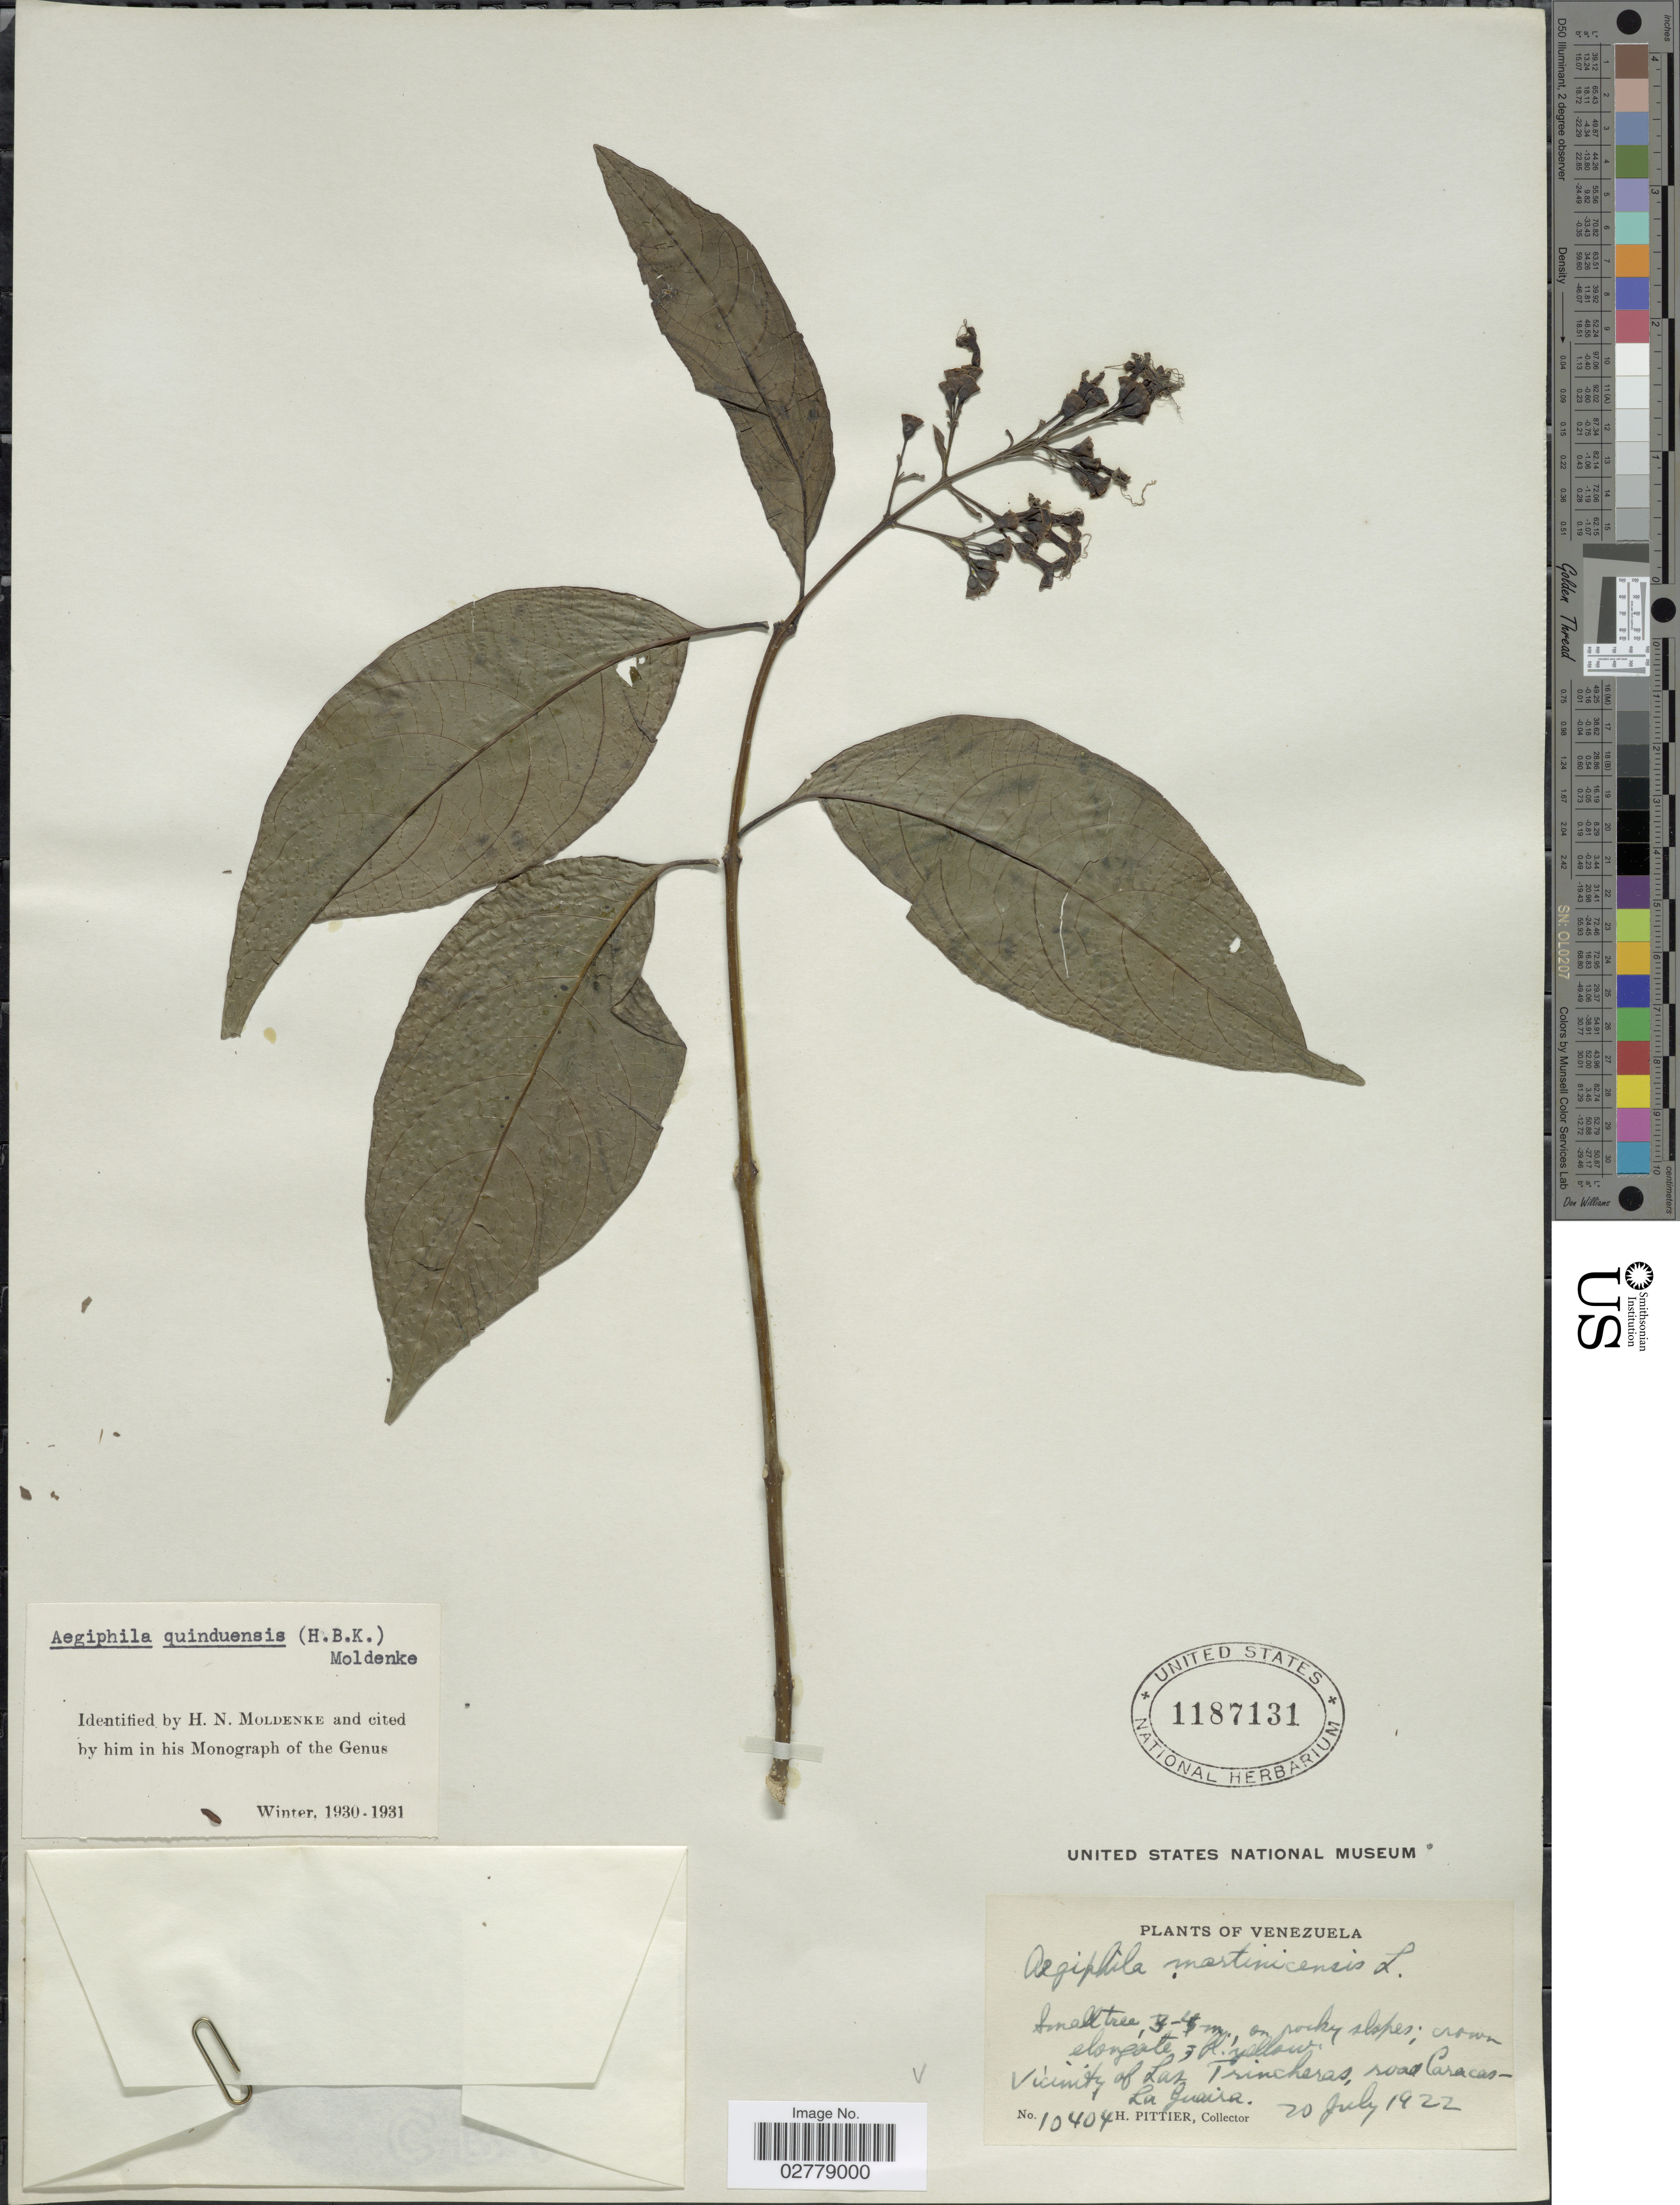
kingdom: Plantae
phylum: Tracheophyta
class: Magnoliopsida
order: Lamiales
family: Lamiaceae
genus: Aegiphila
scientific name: Aegiphila quinduensis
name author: (Kunth) Moldenke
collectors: H. F. Pittier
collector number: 10404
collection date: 1922-07-20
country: Venezuela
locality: Vicinity of Las Trincharas, road Caracas-La Guaira.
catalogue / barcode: US 1187131